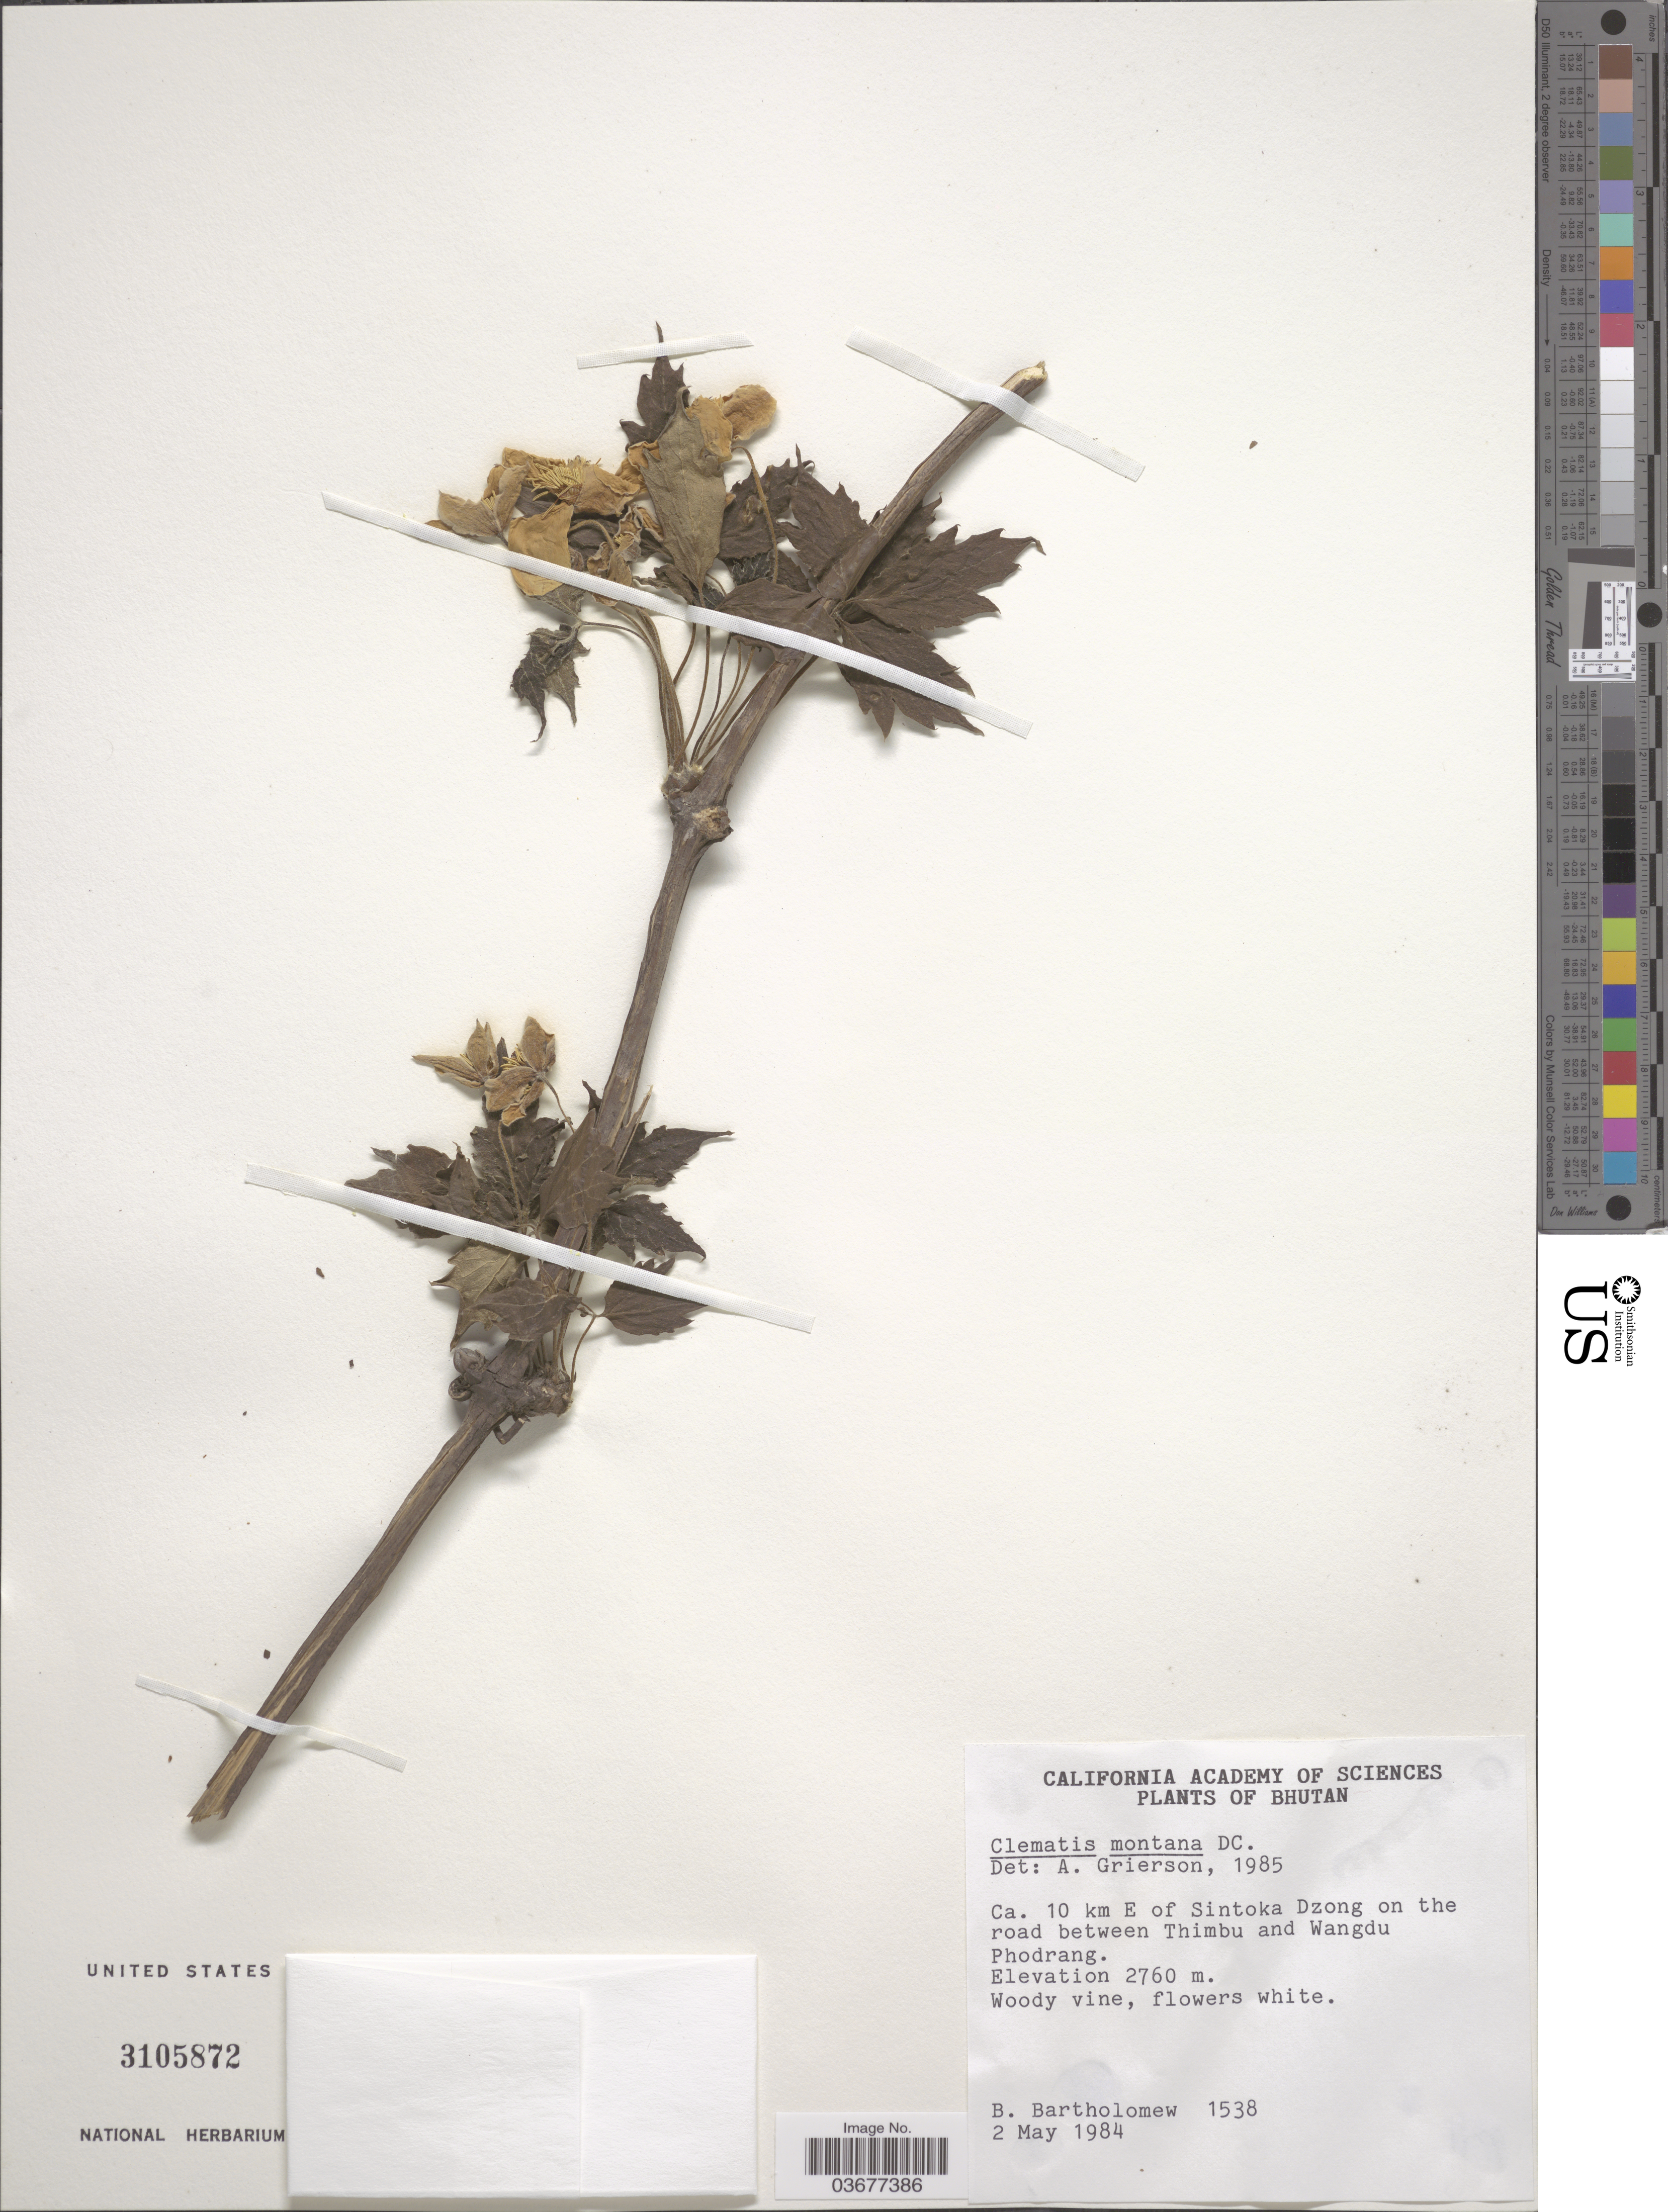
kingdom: Plantae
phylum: Tracheophyta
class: Magnoliopsida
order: Ranunculales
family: Ranunculaceae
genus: Clematis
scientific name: Clematis montana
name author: Buch.-Ham. ex DC.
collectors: B. Bartholomew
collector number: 1538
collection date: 1984-05-02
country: Bhutan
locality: Ca. 10 km E of Sintoka Dzong on the road between Thimbu and Wangdu Phodrang.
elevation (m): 2760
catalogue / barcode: US 3105872